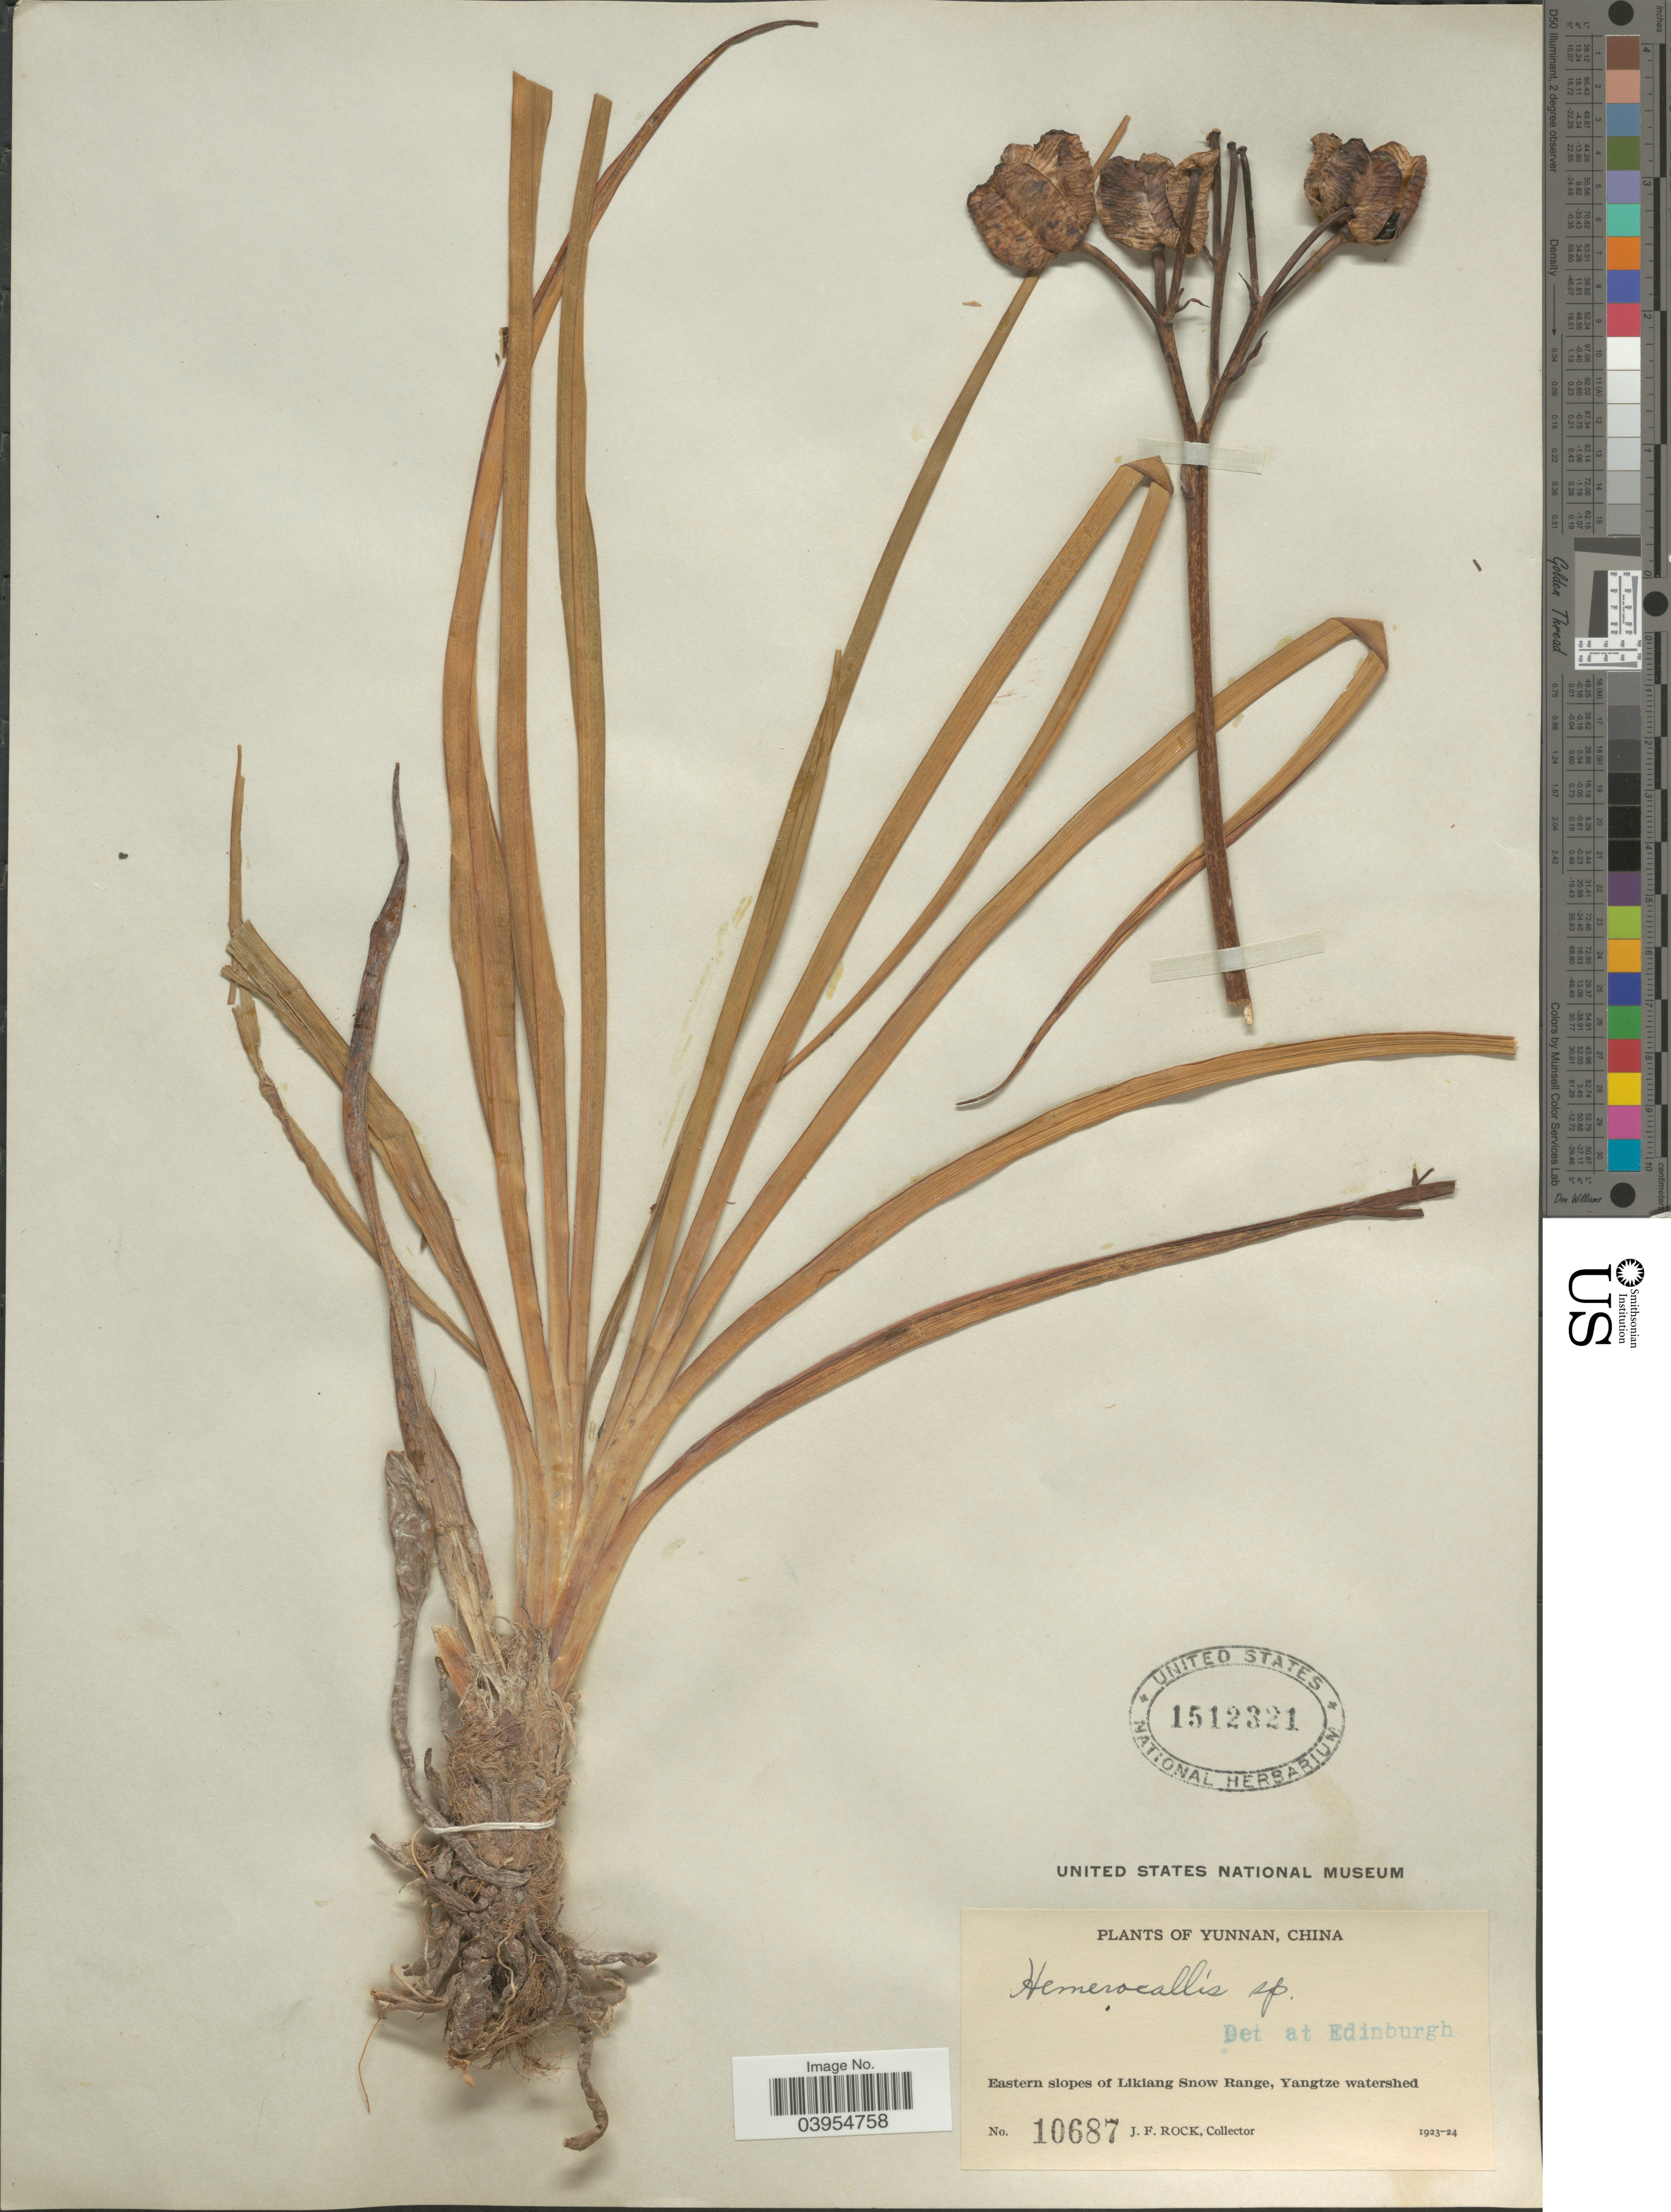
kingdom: Plantae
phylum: Tracheophyta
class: Liliopsida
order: Asparagales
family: Asphodelaceae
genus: Hemerocallis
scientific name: Hemerocallis sp.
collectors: J. Rock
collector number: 10687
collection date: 1923/1924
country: China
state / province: Yunnan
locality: Eastern slopes of Likiang Snow Range, Yangtze watershed.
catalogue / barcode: US 1512321